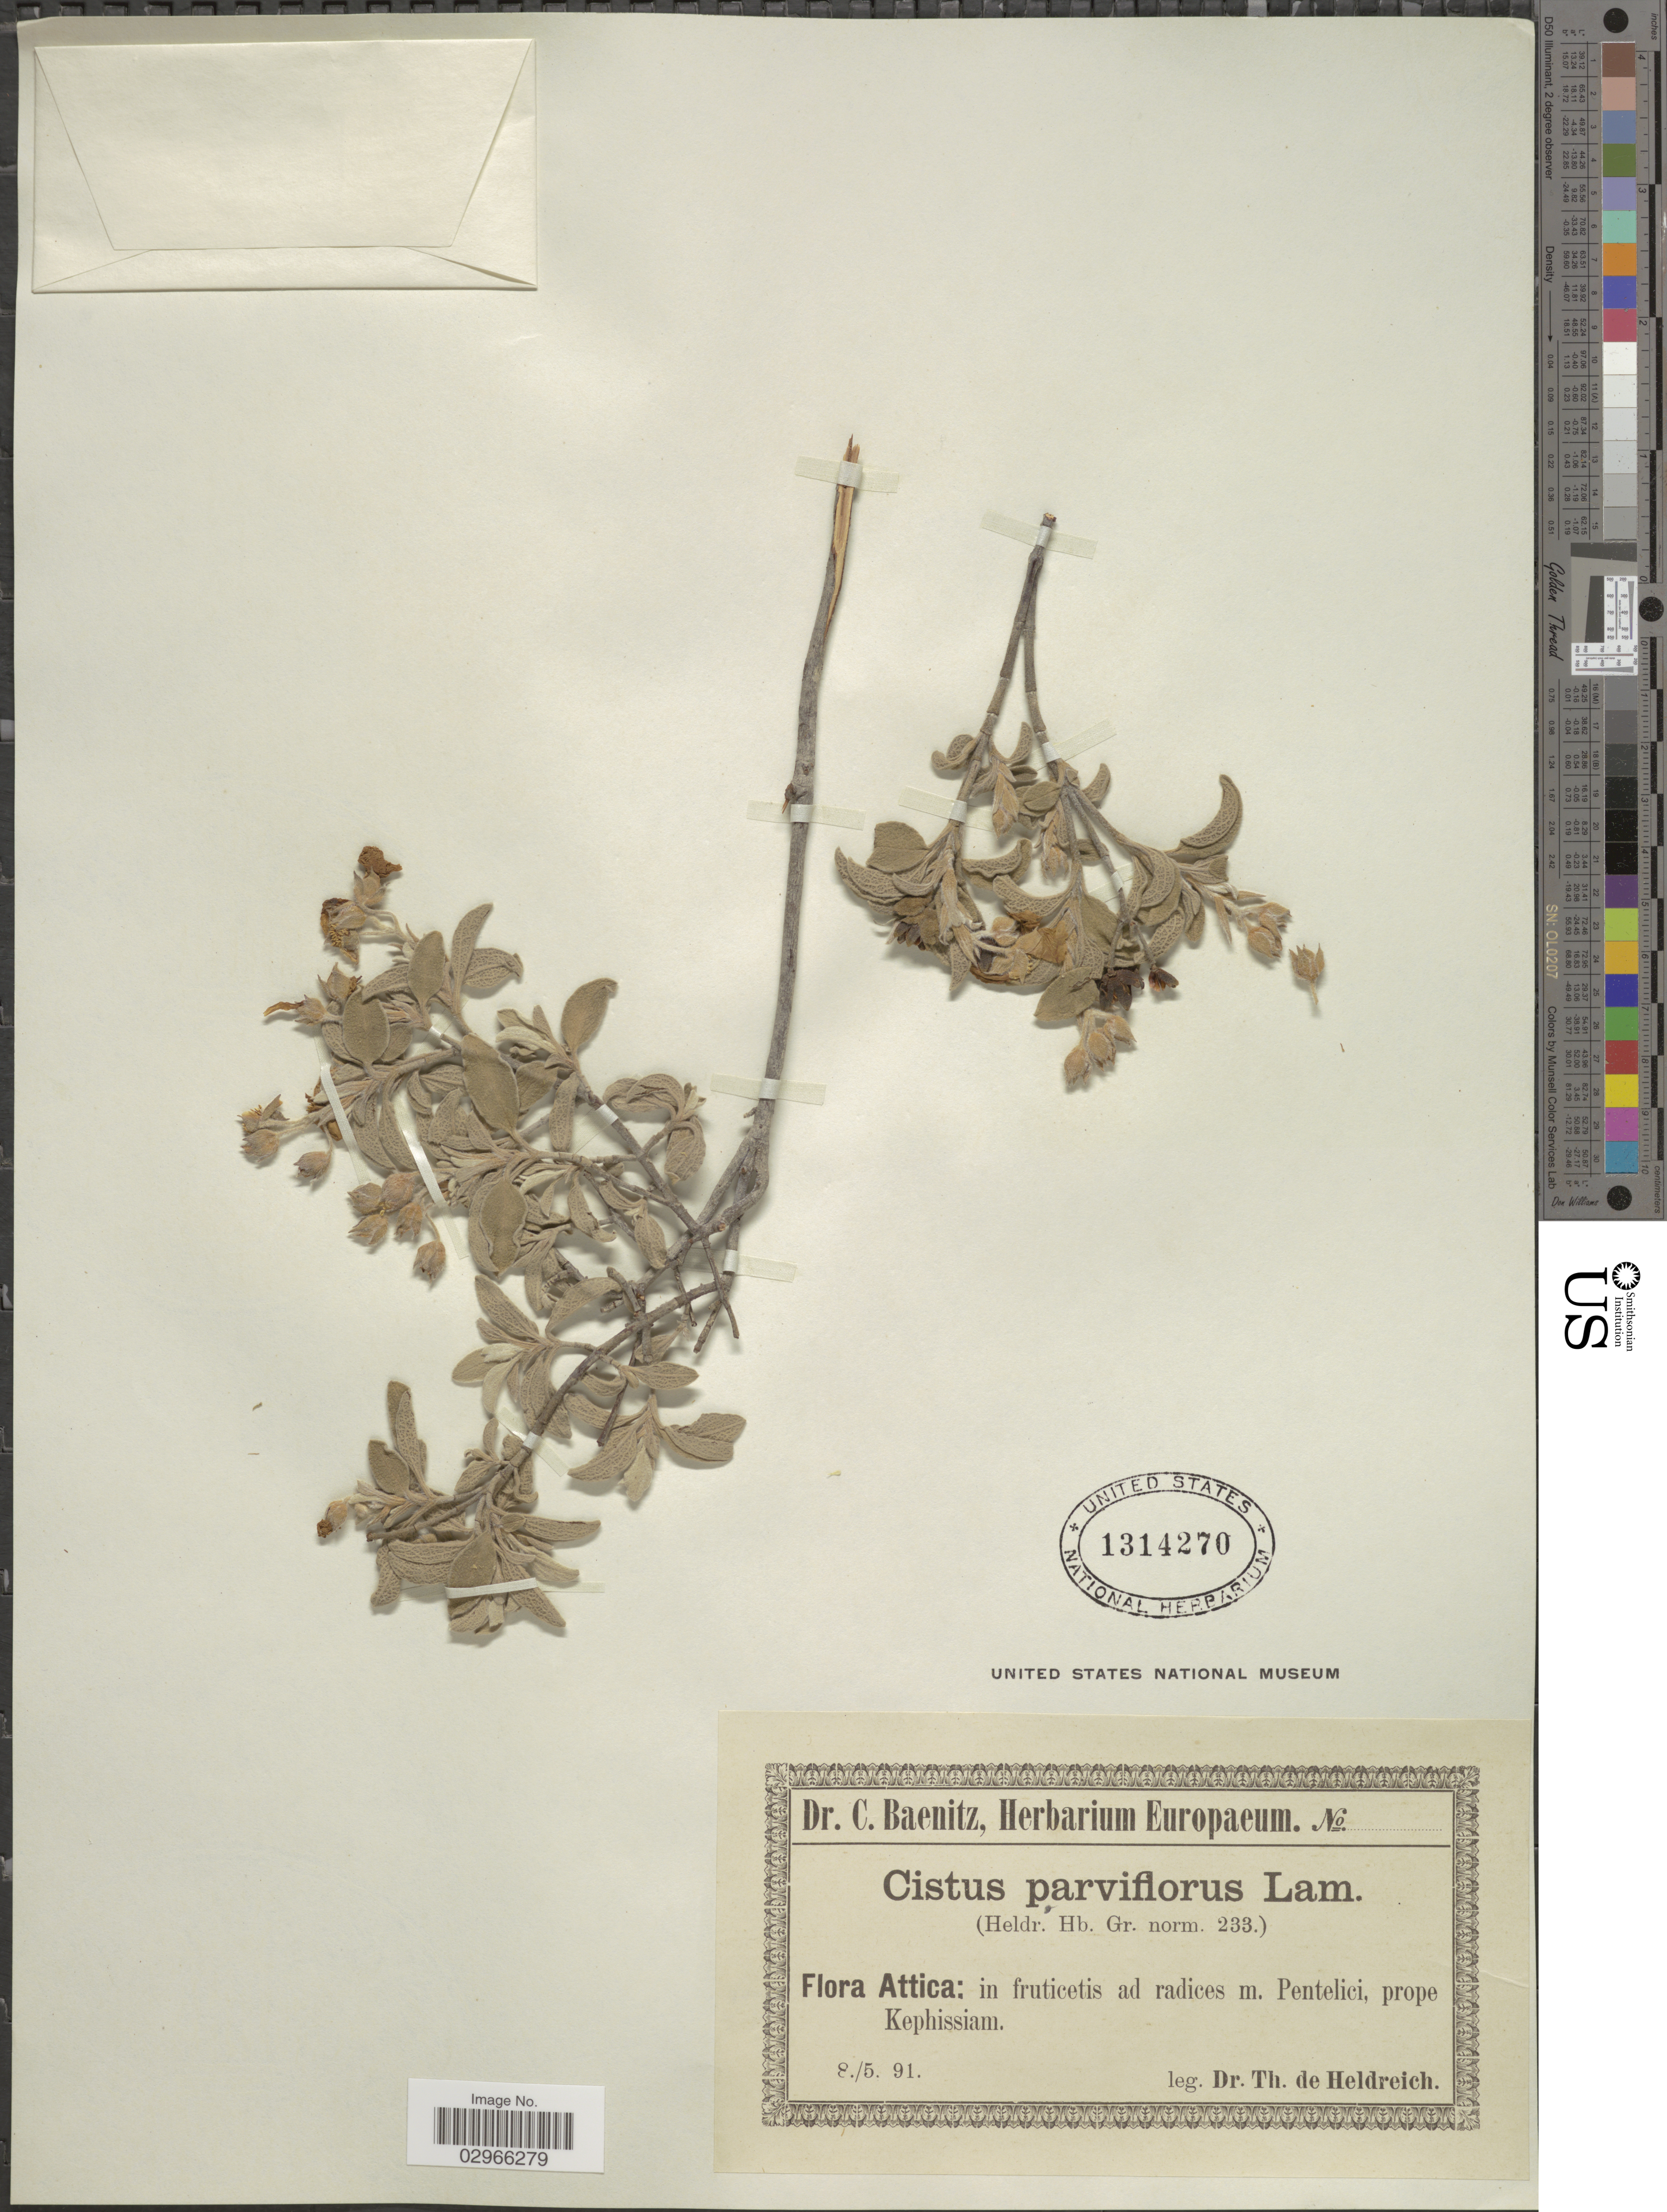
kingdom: Plantae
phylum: Tracheophyta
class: Magnoliopsida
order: Malvales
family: Cistaceae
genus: Cistus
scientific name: Cistus parviflorus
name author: Lam.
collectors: T. De Heldreich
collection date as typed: Transcribed d/m/y: 8/5/91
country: Greece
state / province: Attica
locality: In fruticetis ad radices m. Pentelici, prope Kephissiam.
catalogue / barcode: US 1314270